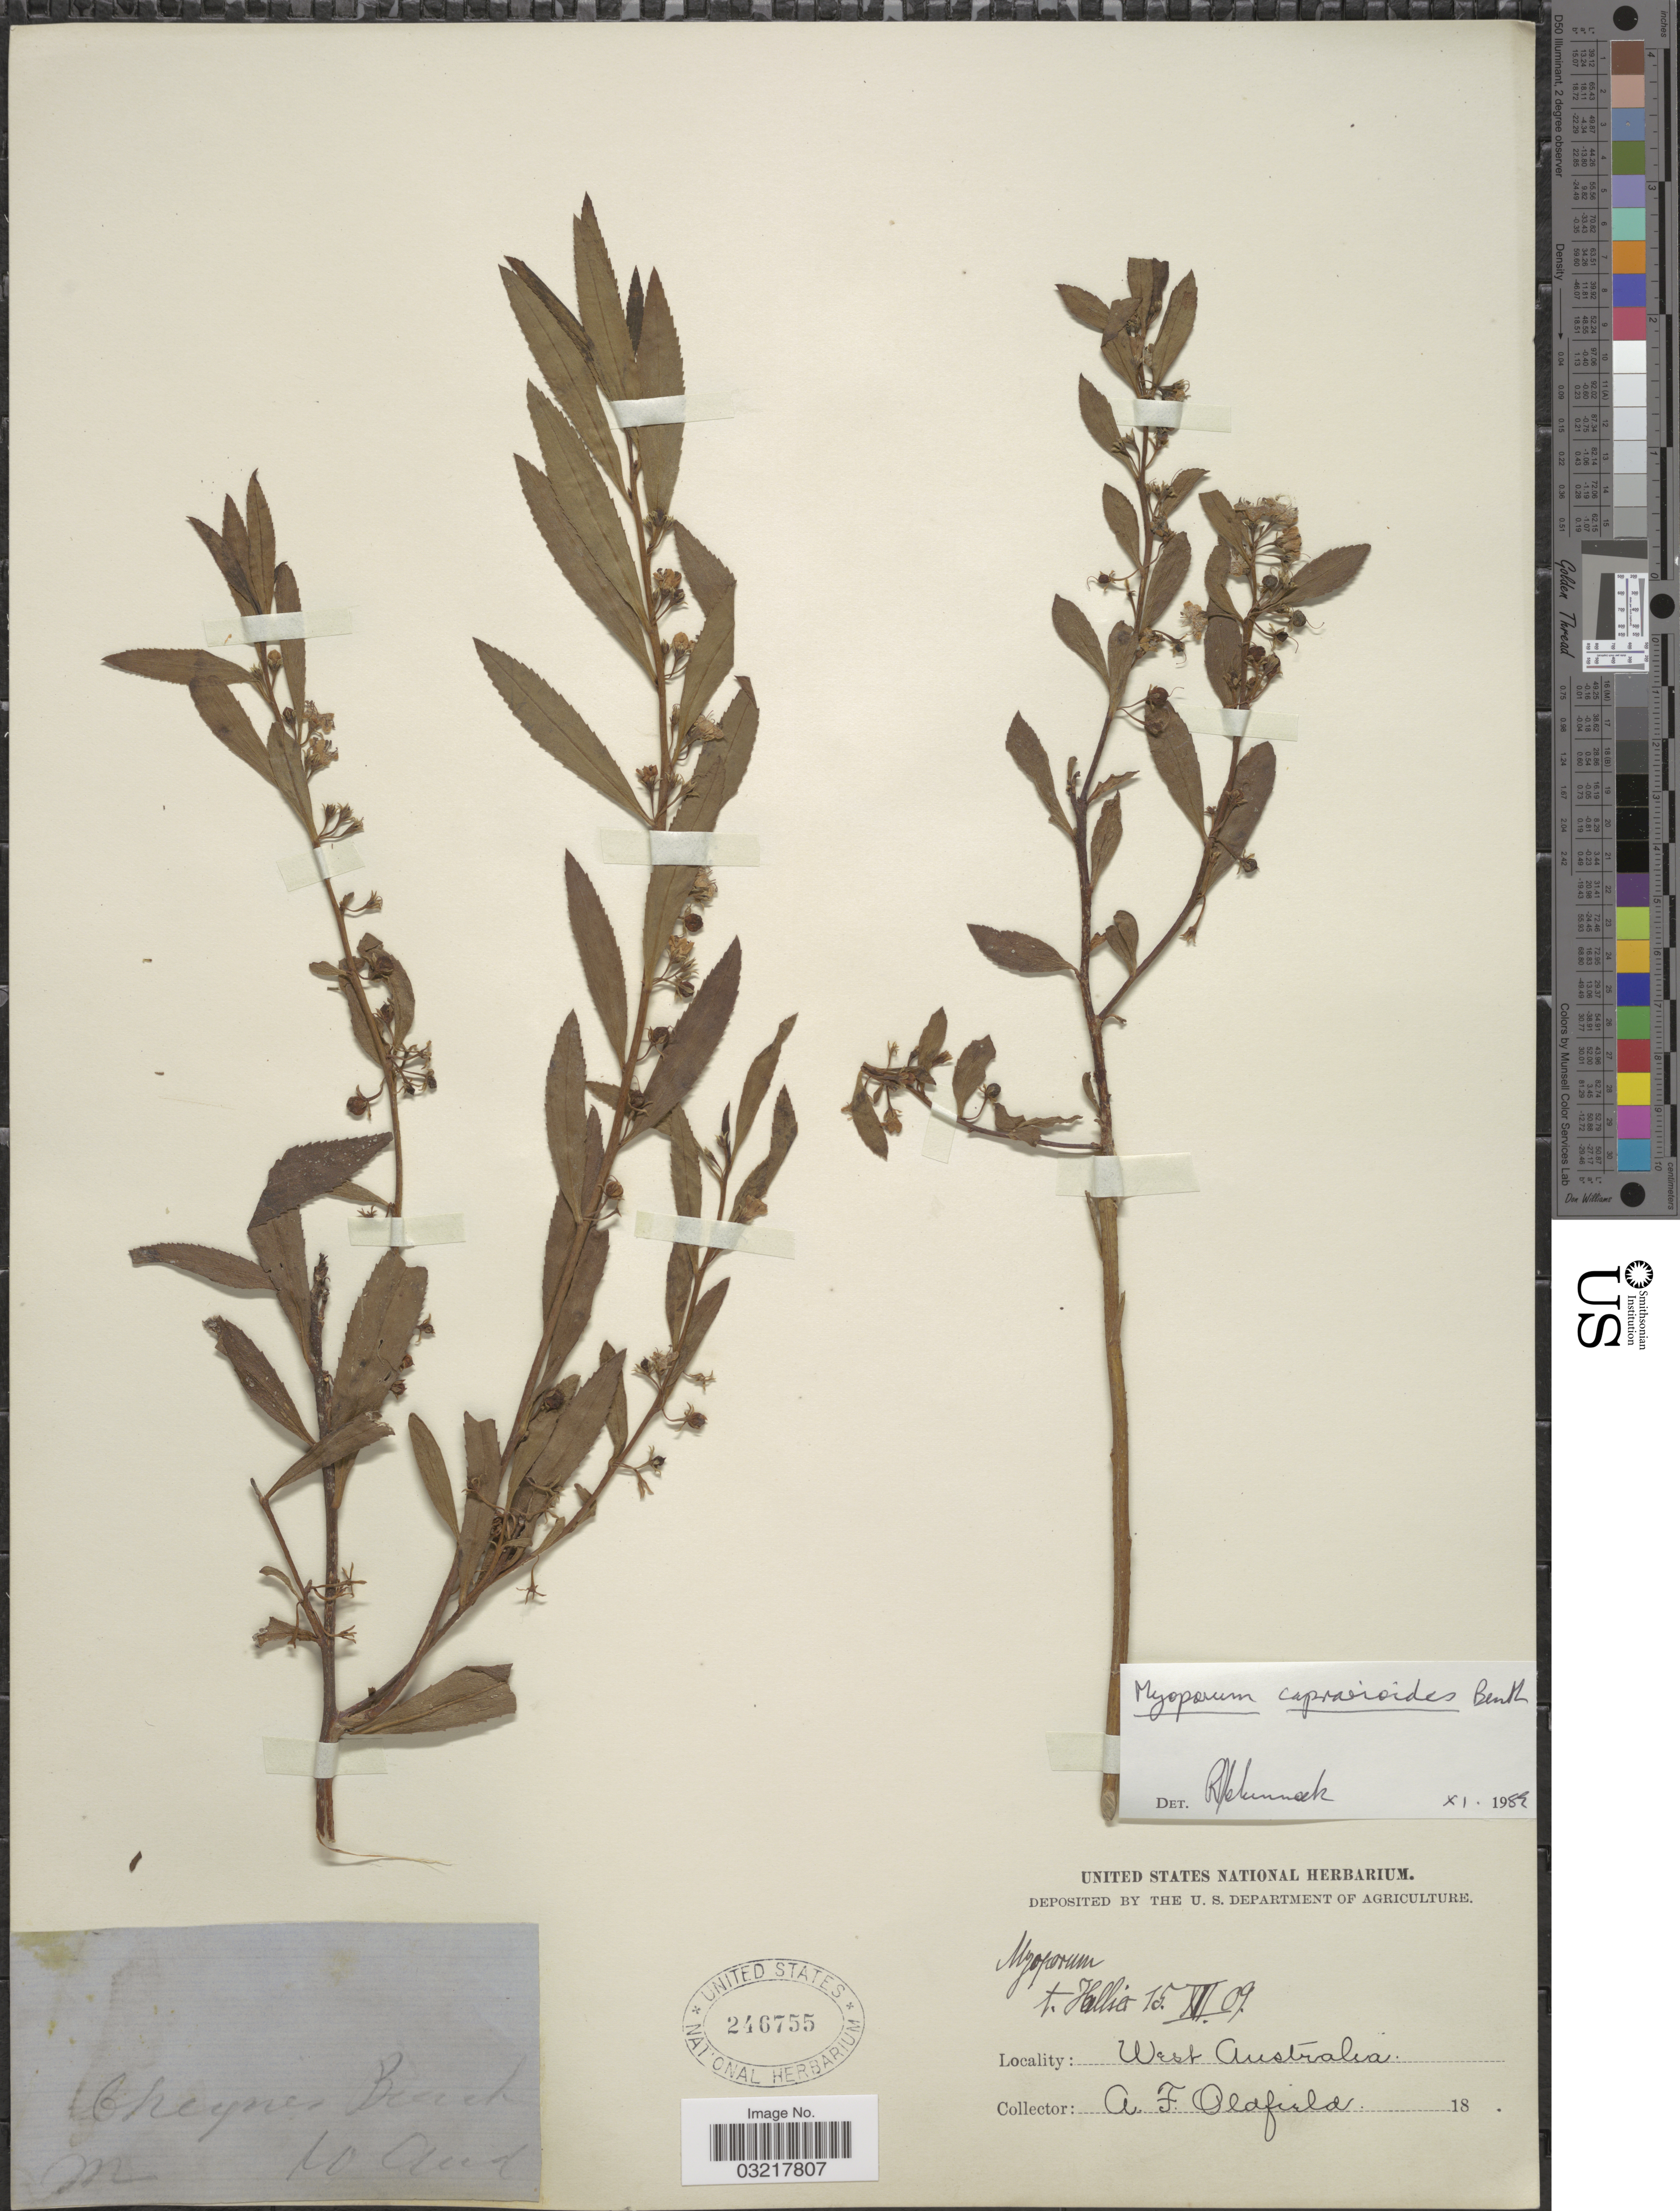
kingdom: Plantae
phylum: Tracheophyta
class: Magnoliopsida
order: Lamiales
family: Scrophulariaceae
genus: Myoporum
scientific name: Myoporum caprarioides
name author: Benth.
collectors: A. Oldfield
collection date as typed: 18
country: Australia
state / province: Western Australia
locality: West Australia. Cheynes Beach.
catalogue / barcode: US 246755